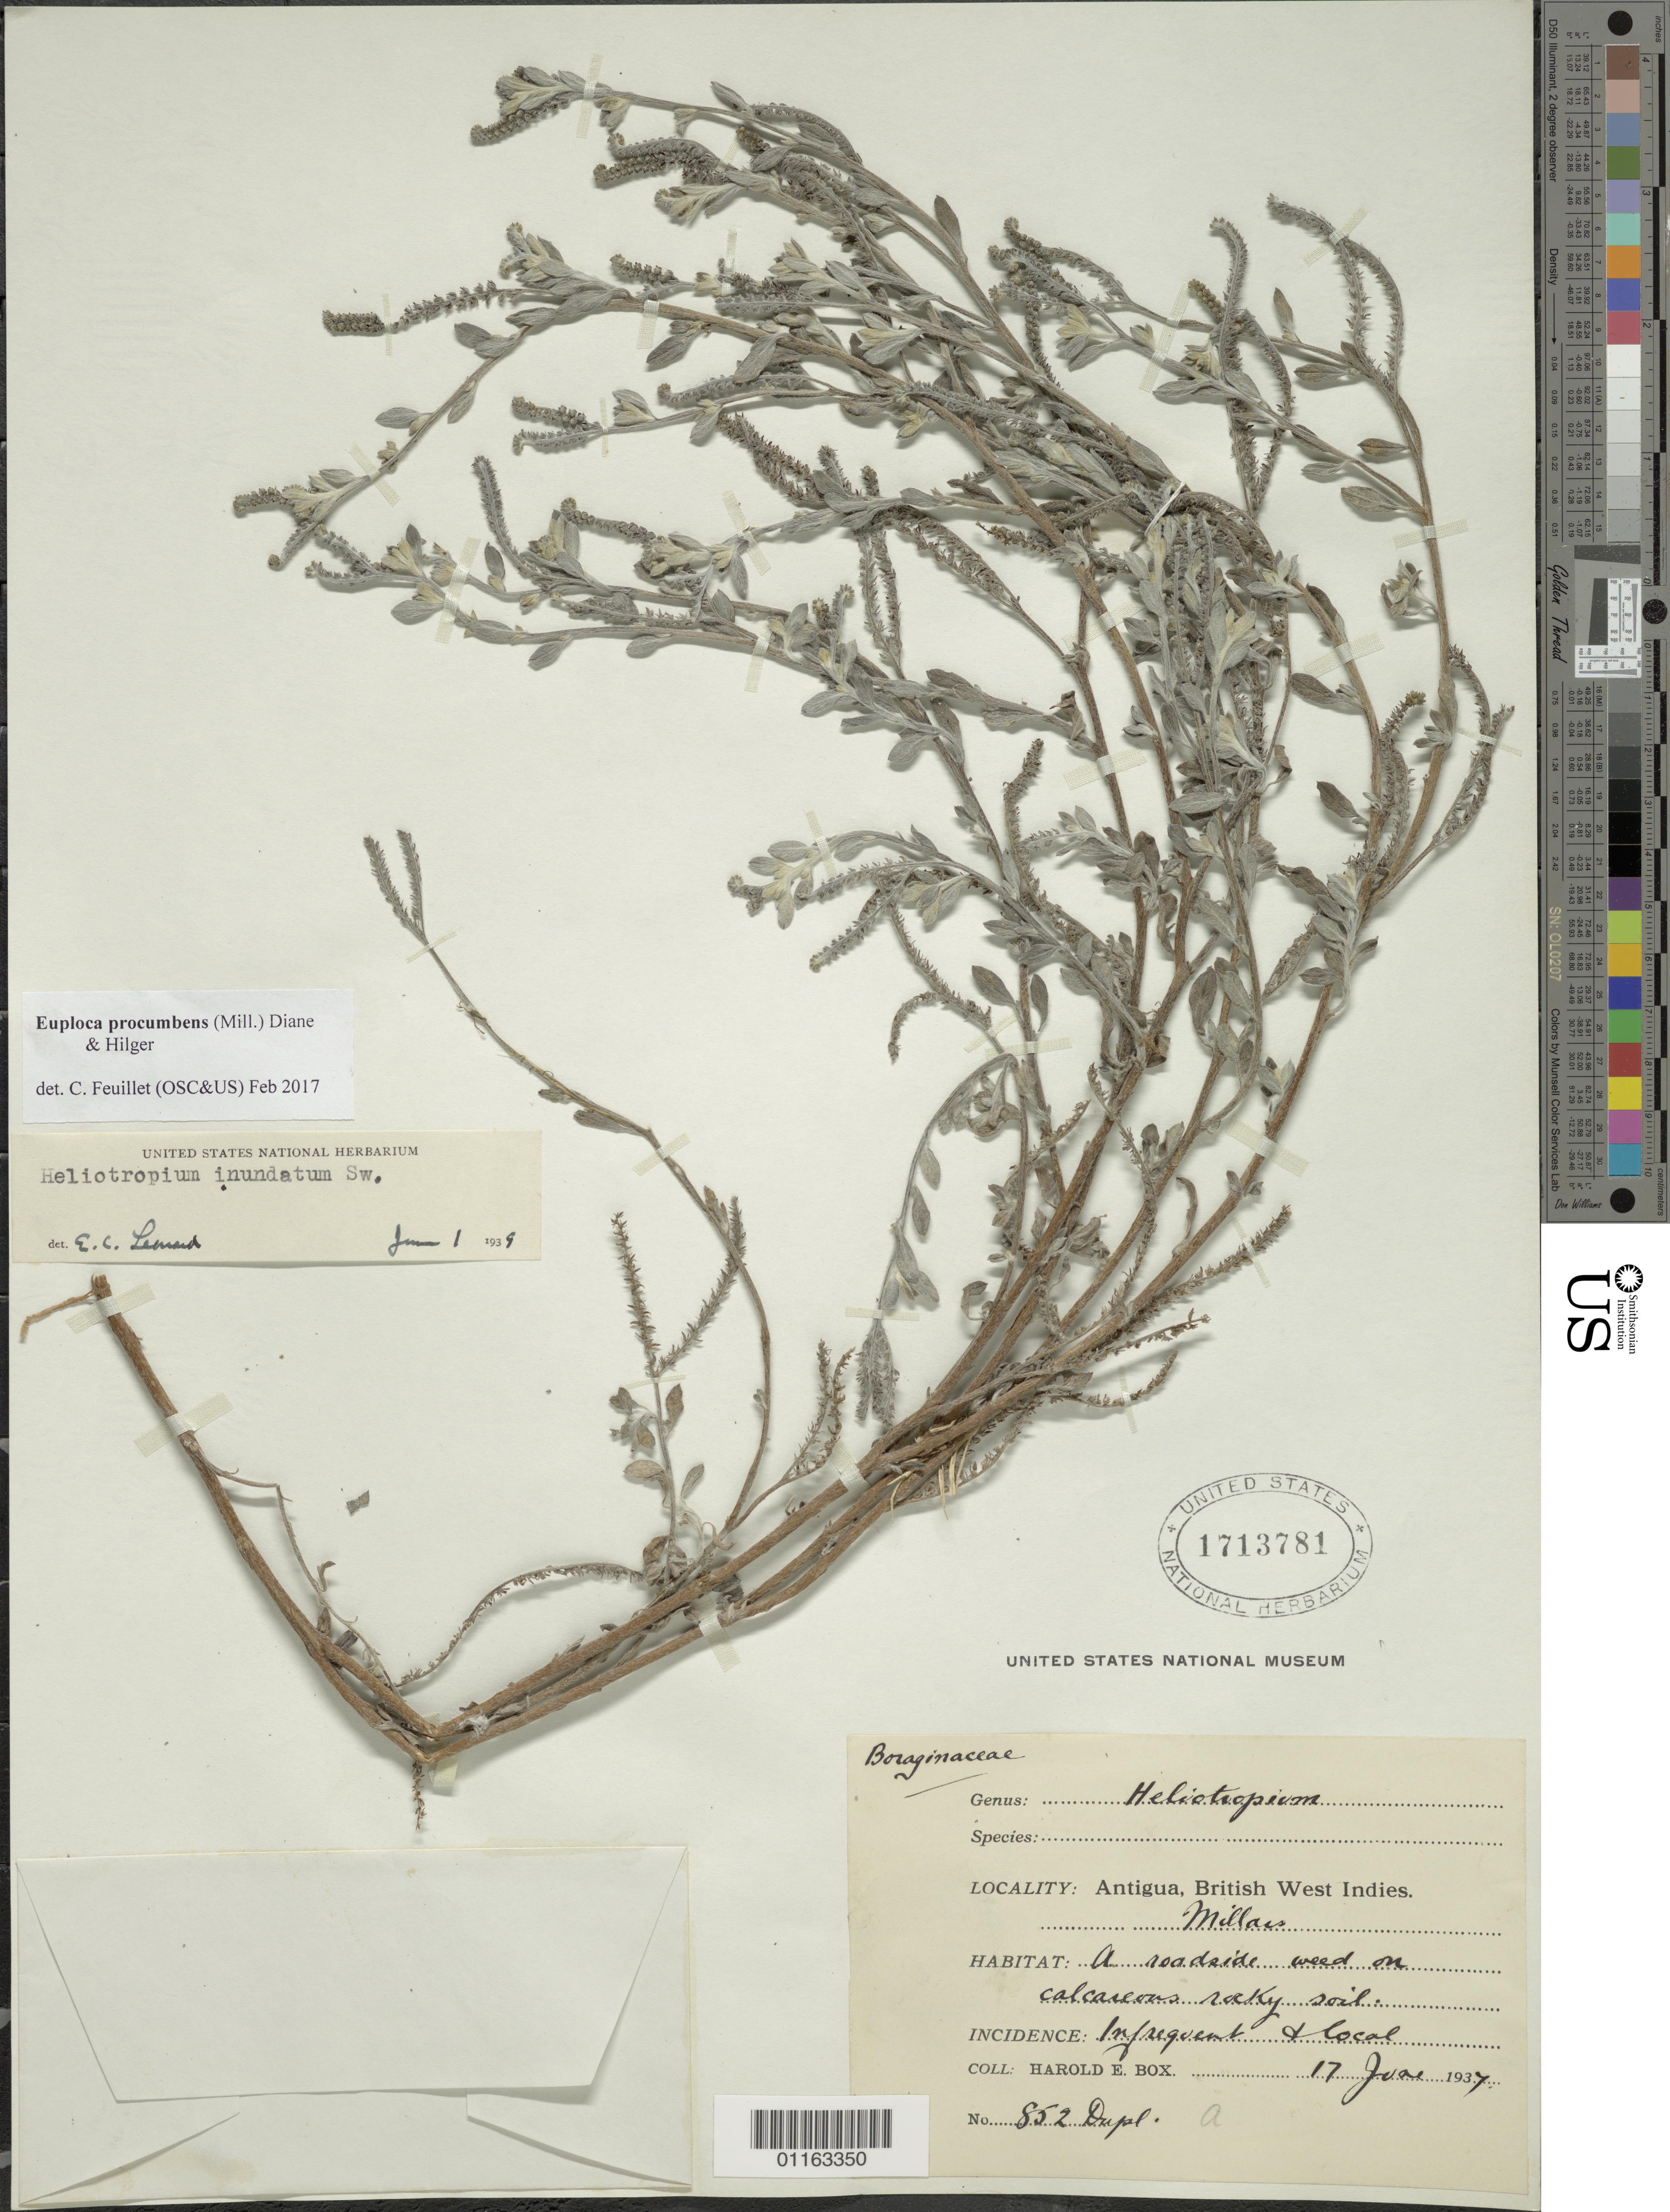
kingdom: Plantae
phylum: Tracheophyta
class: Magnoliopsida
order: Boraginales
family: Heliotropiaceae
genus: Euploca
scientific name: Euploca procumbens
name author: (Mill.) Diane & Hilger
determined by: Feuillet, C.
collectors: H. E. Box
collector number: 852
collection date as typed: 17 Jun 1937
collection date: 1937-06-17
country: Antigua and Barbuda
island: Antigua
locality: Millars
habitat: On calcareous rocky soil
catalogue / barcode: US 1713781